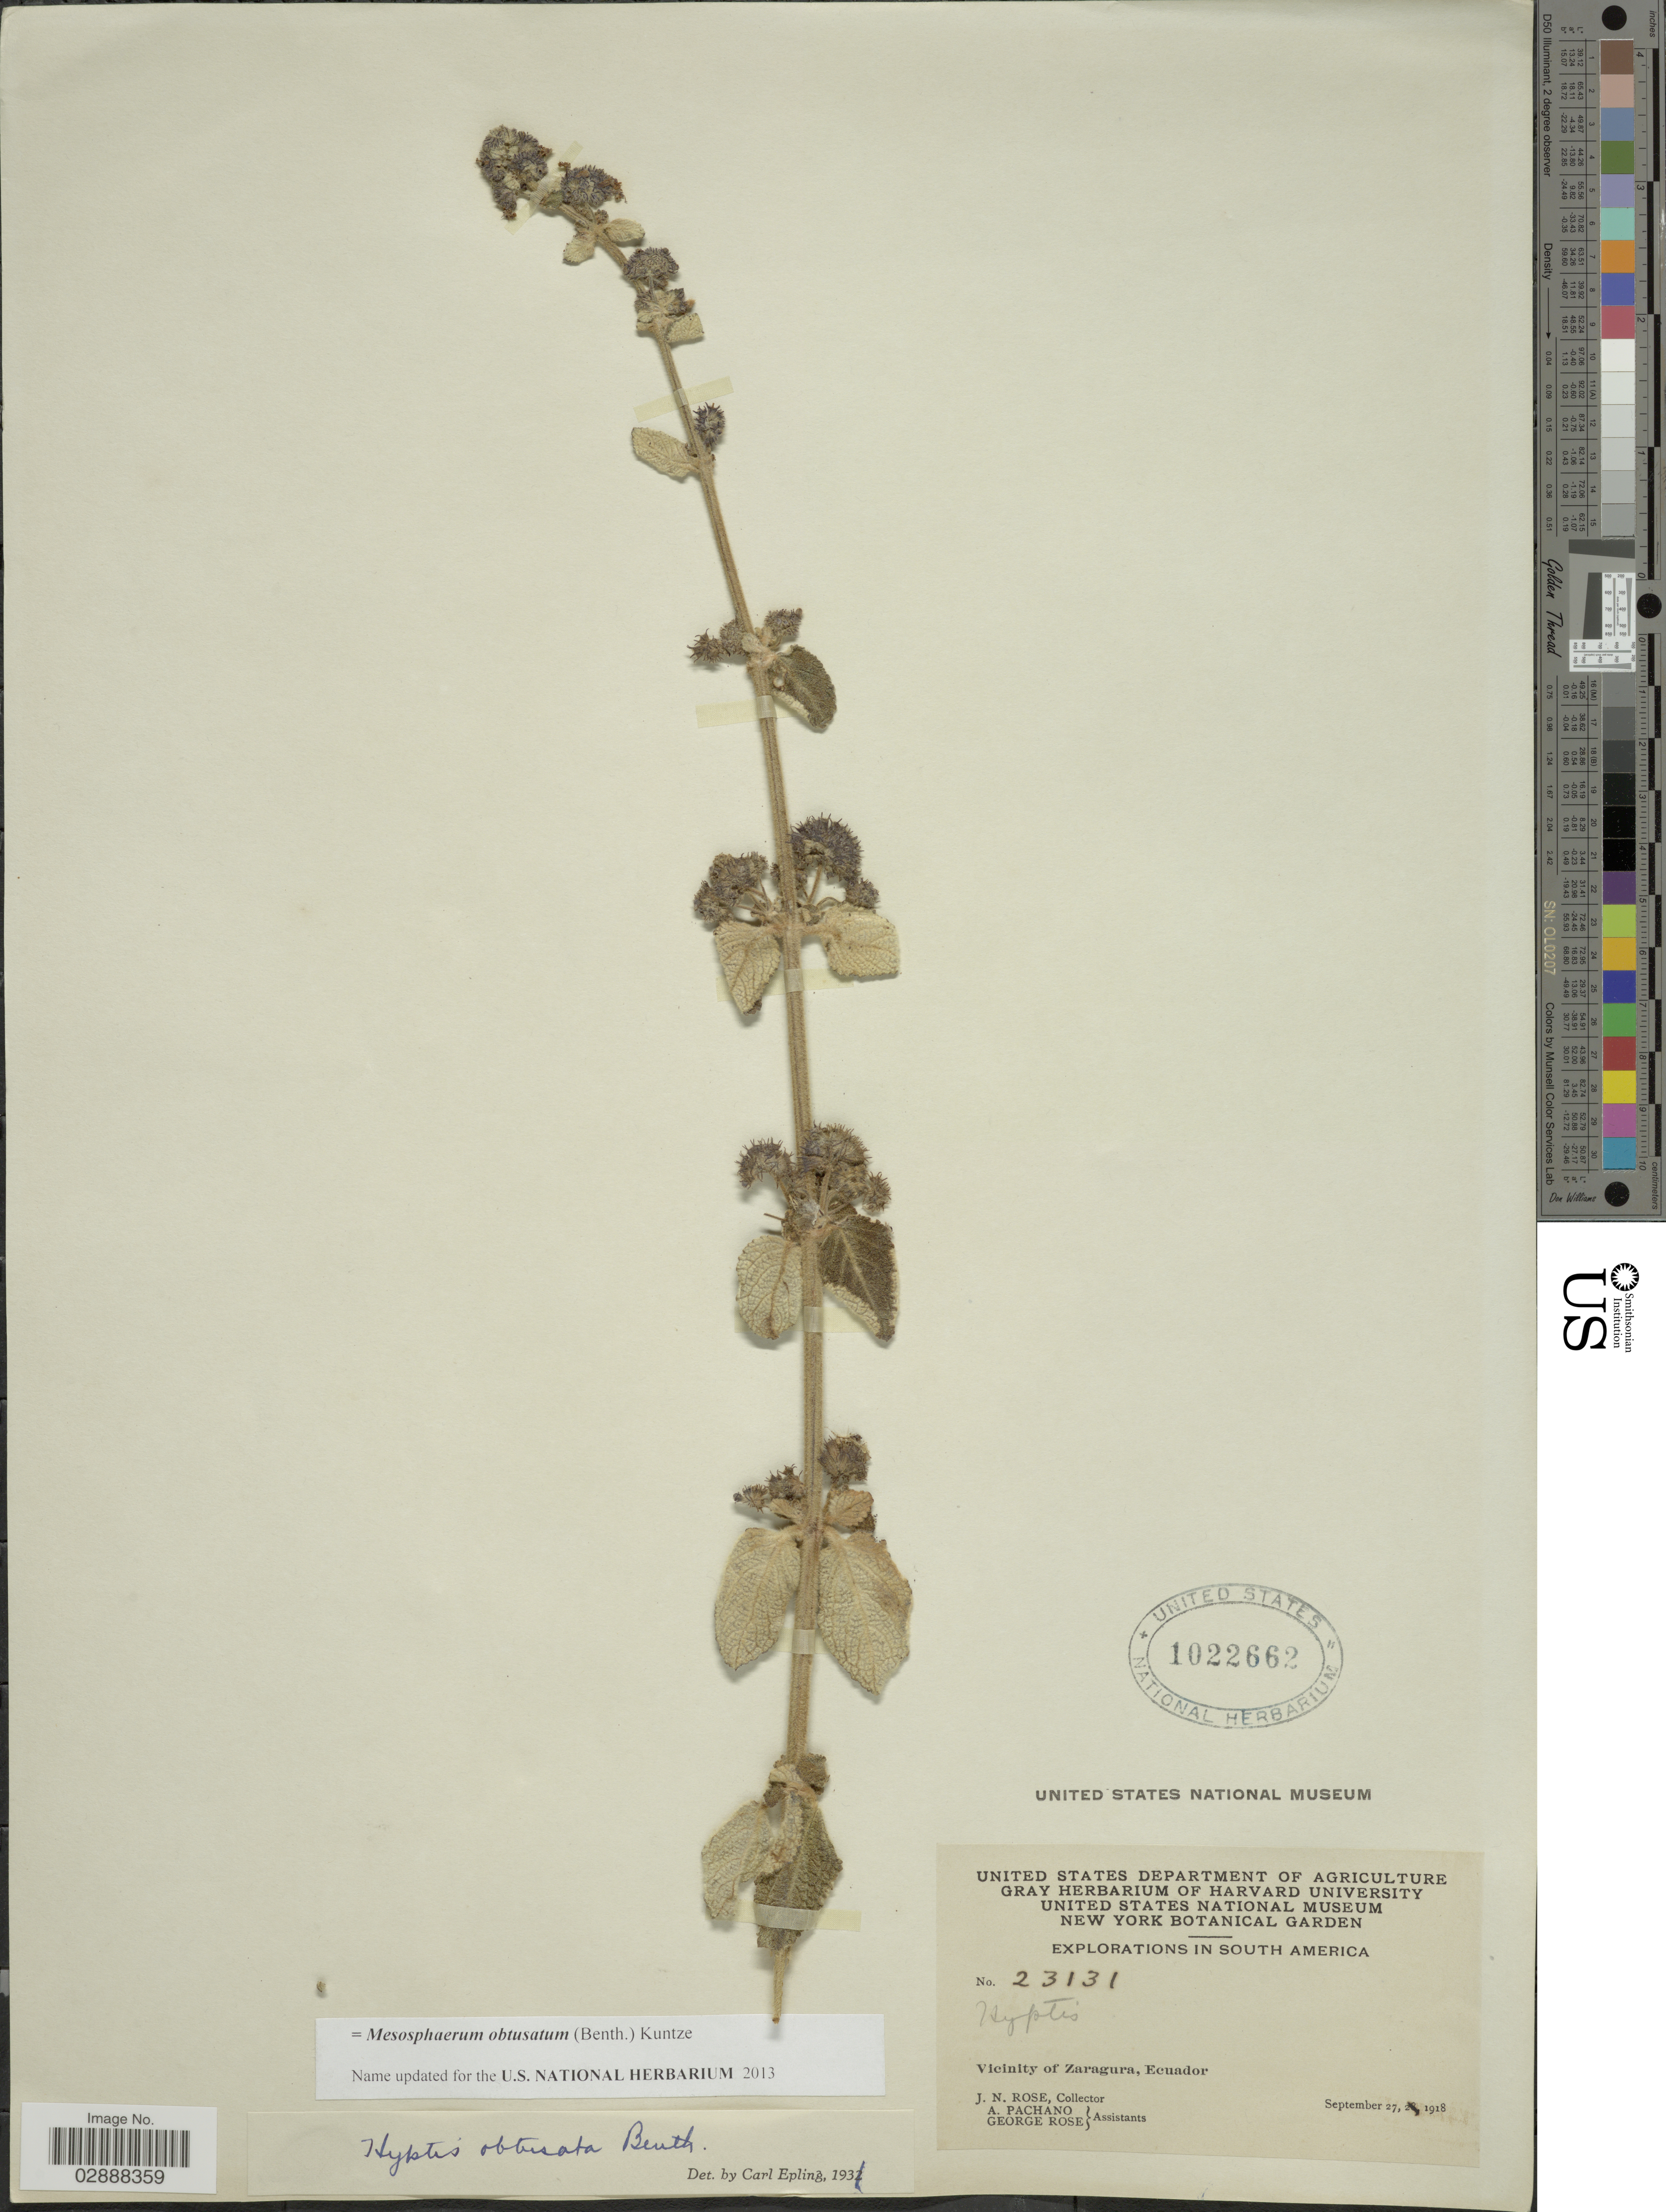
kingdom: Plantae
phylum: Tracheophyta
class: Magnoliopsida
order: Lamiales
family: Lamiaceae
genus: Mesosphaerum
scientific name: Mesosphaerum obtusatum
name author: (Benth.) Kuntze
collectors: J. N. Rose, A. Pachano & G. Rose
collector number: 23131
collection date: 1918-09-27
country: Ecuador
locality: Vicinity of Zaragura.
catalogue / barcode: US 1022662